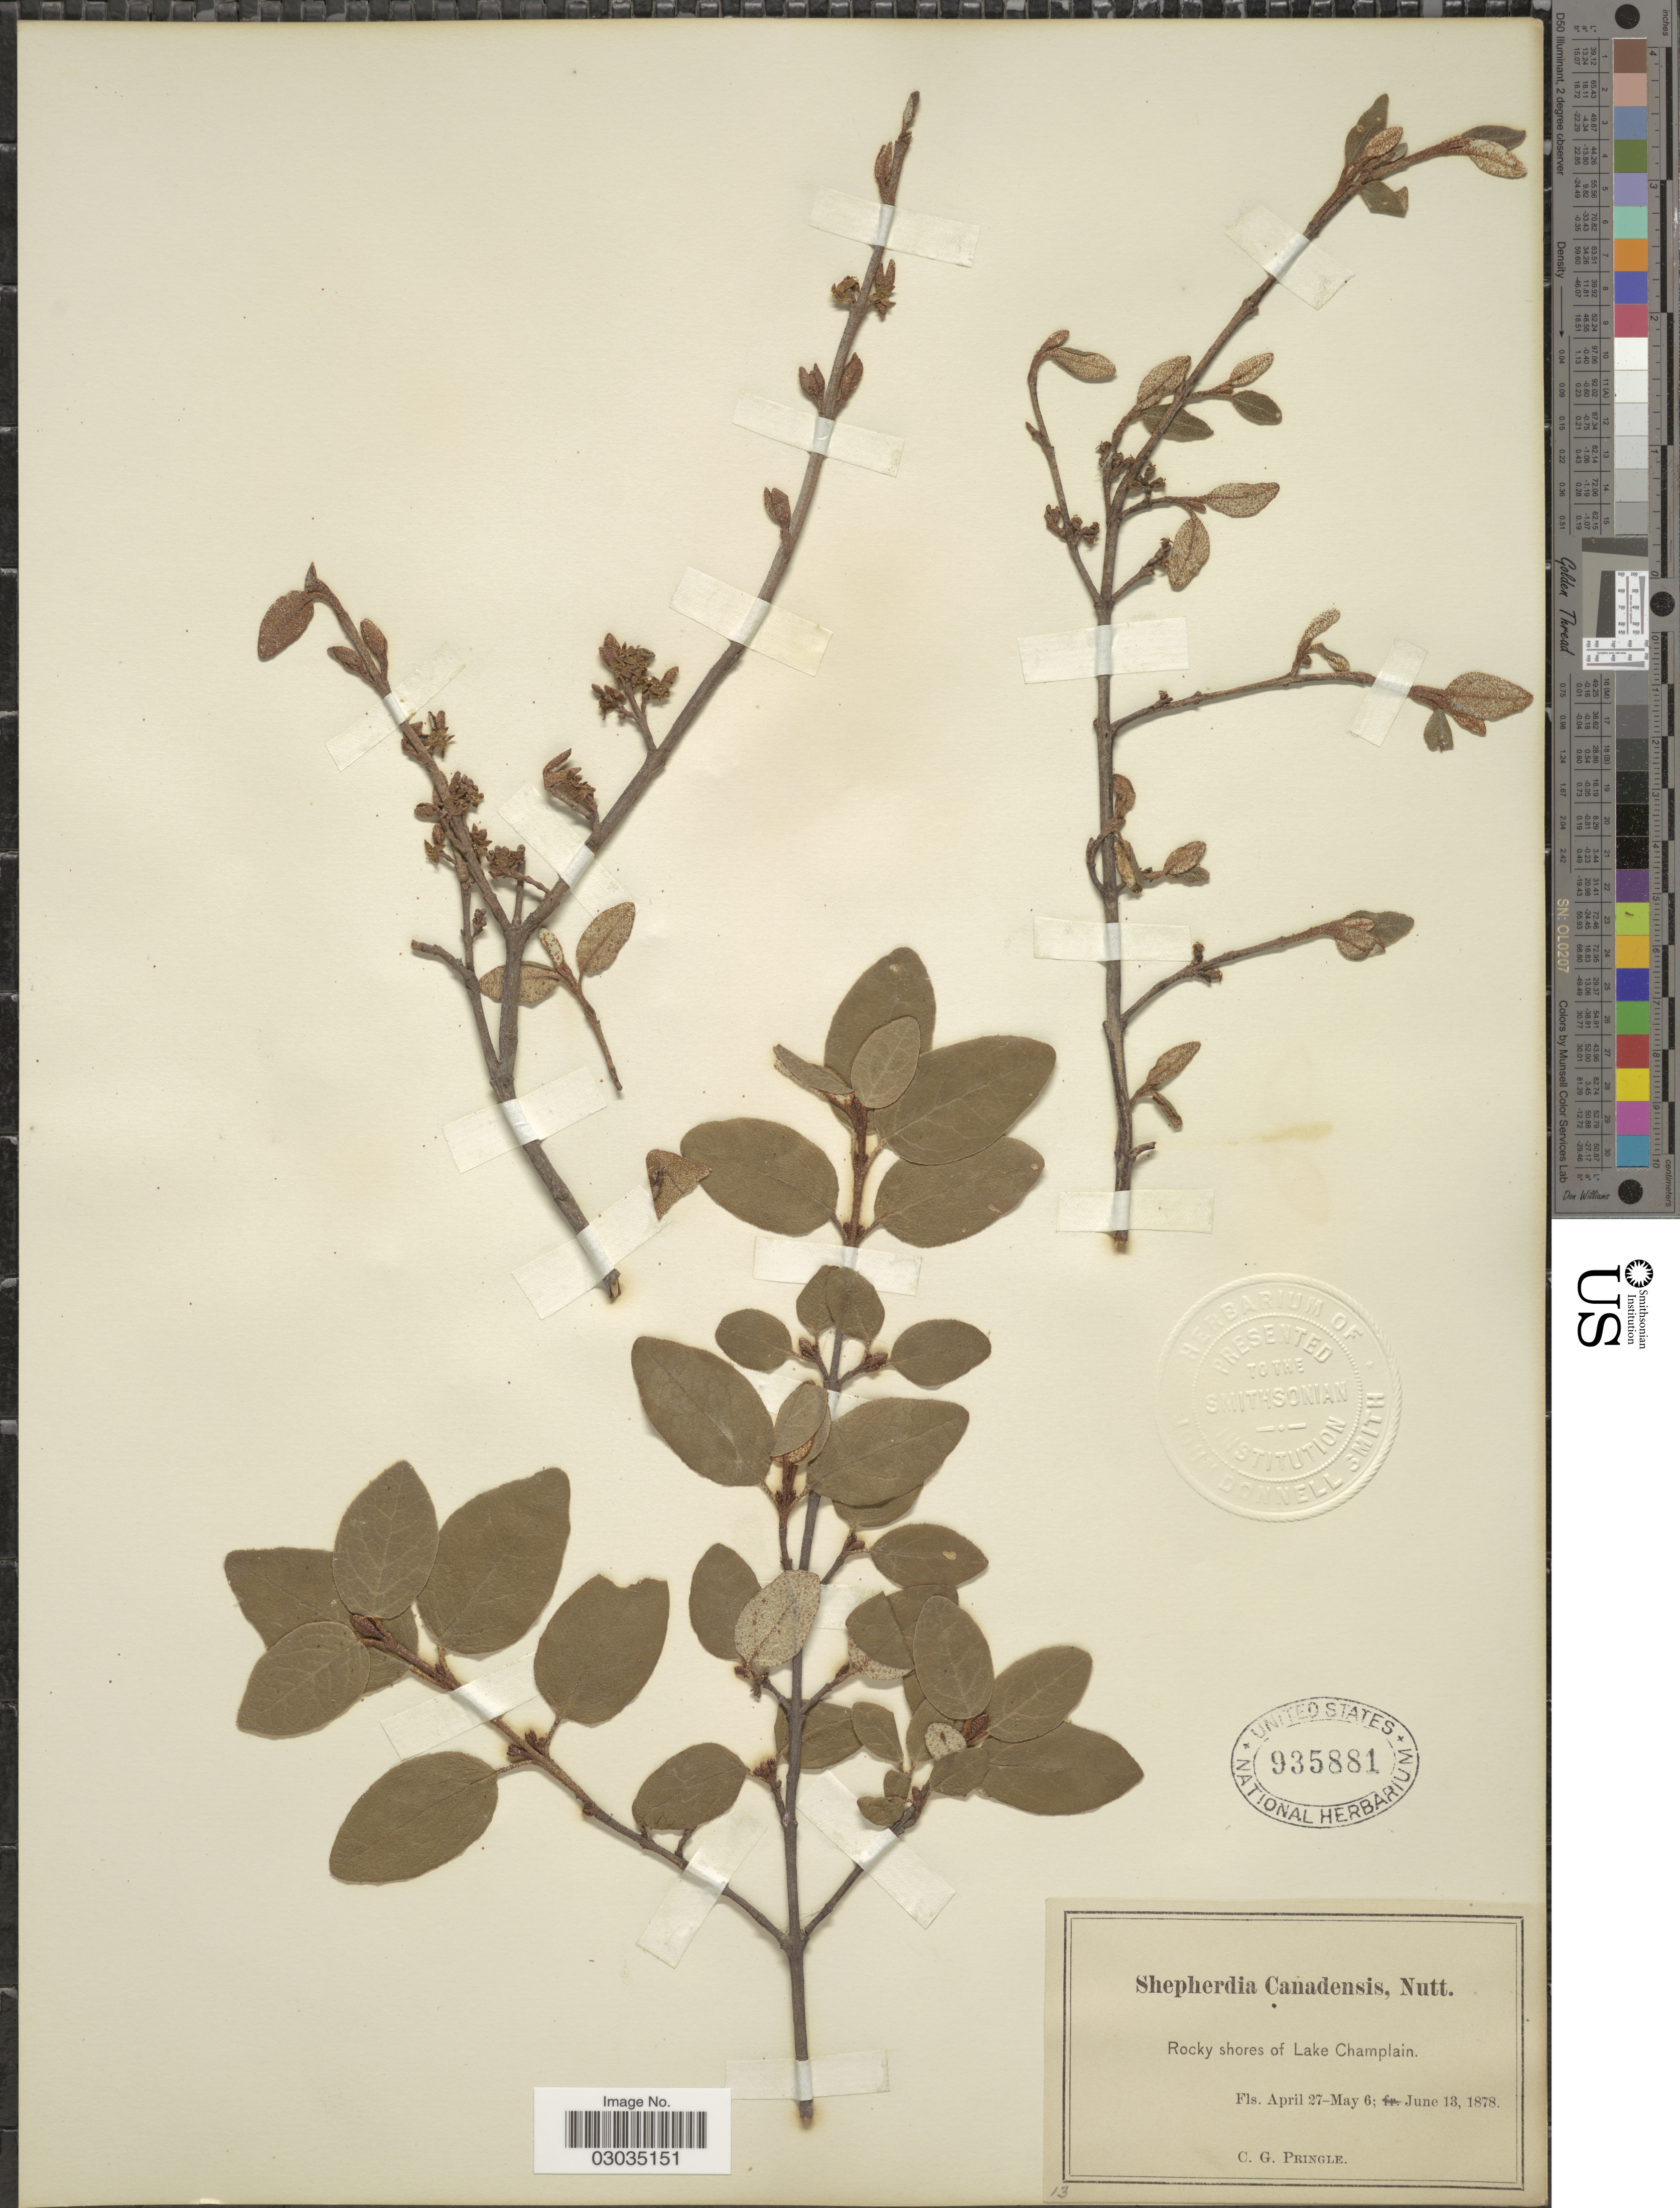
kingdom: Plantae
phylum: Tracheophyta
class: Magnoliopsida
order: Rosales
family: Elaeagnaceae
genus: Shepherdia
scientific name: Shepherdia canadensis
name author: (L.) Nutt.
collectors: C. G. Pringle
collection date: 1878-06-13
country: Canada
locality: Rocky shores of Lake Champlain.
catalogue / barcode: US 935881